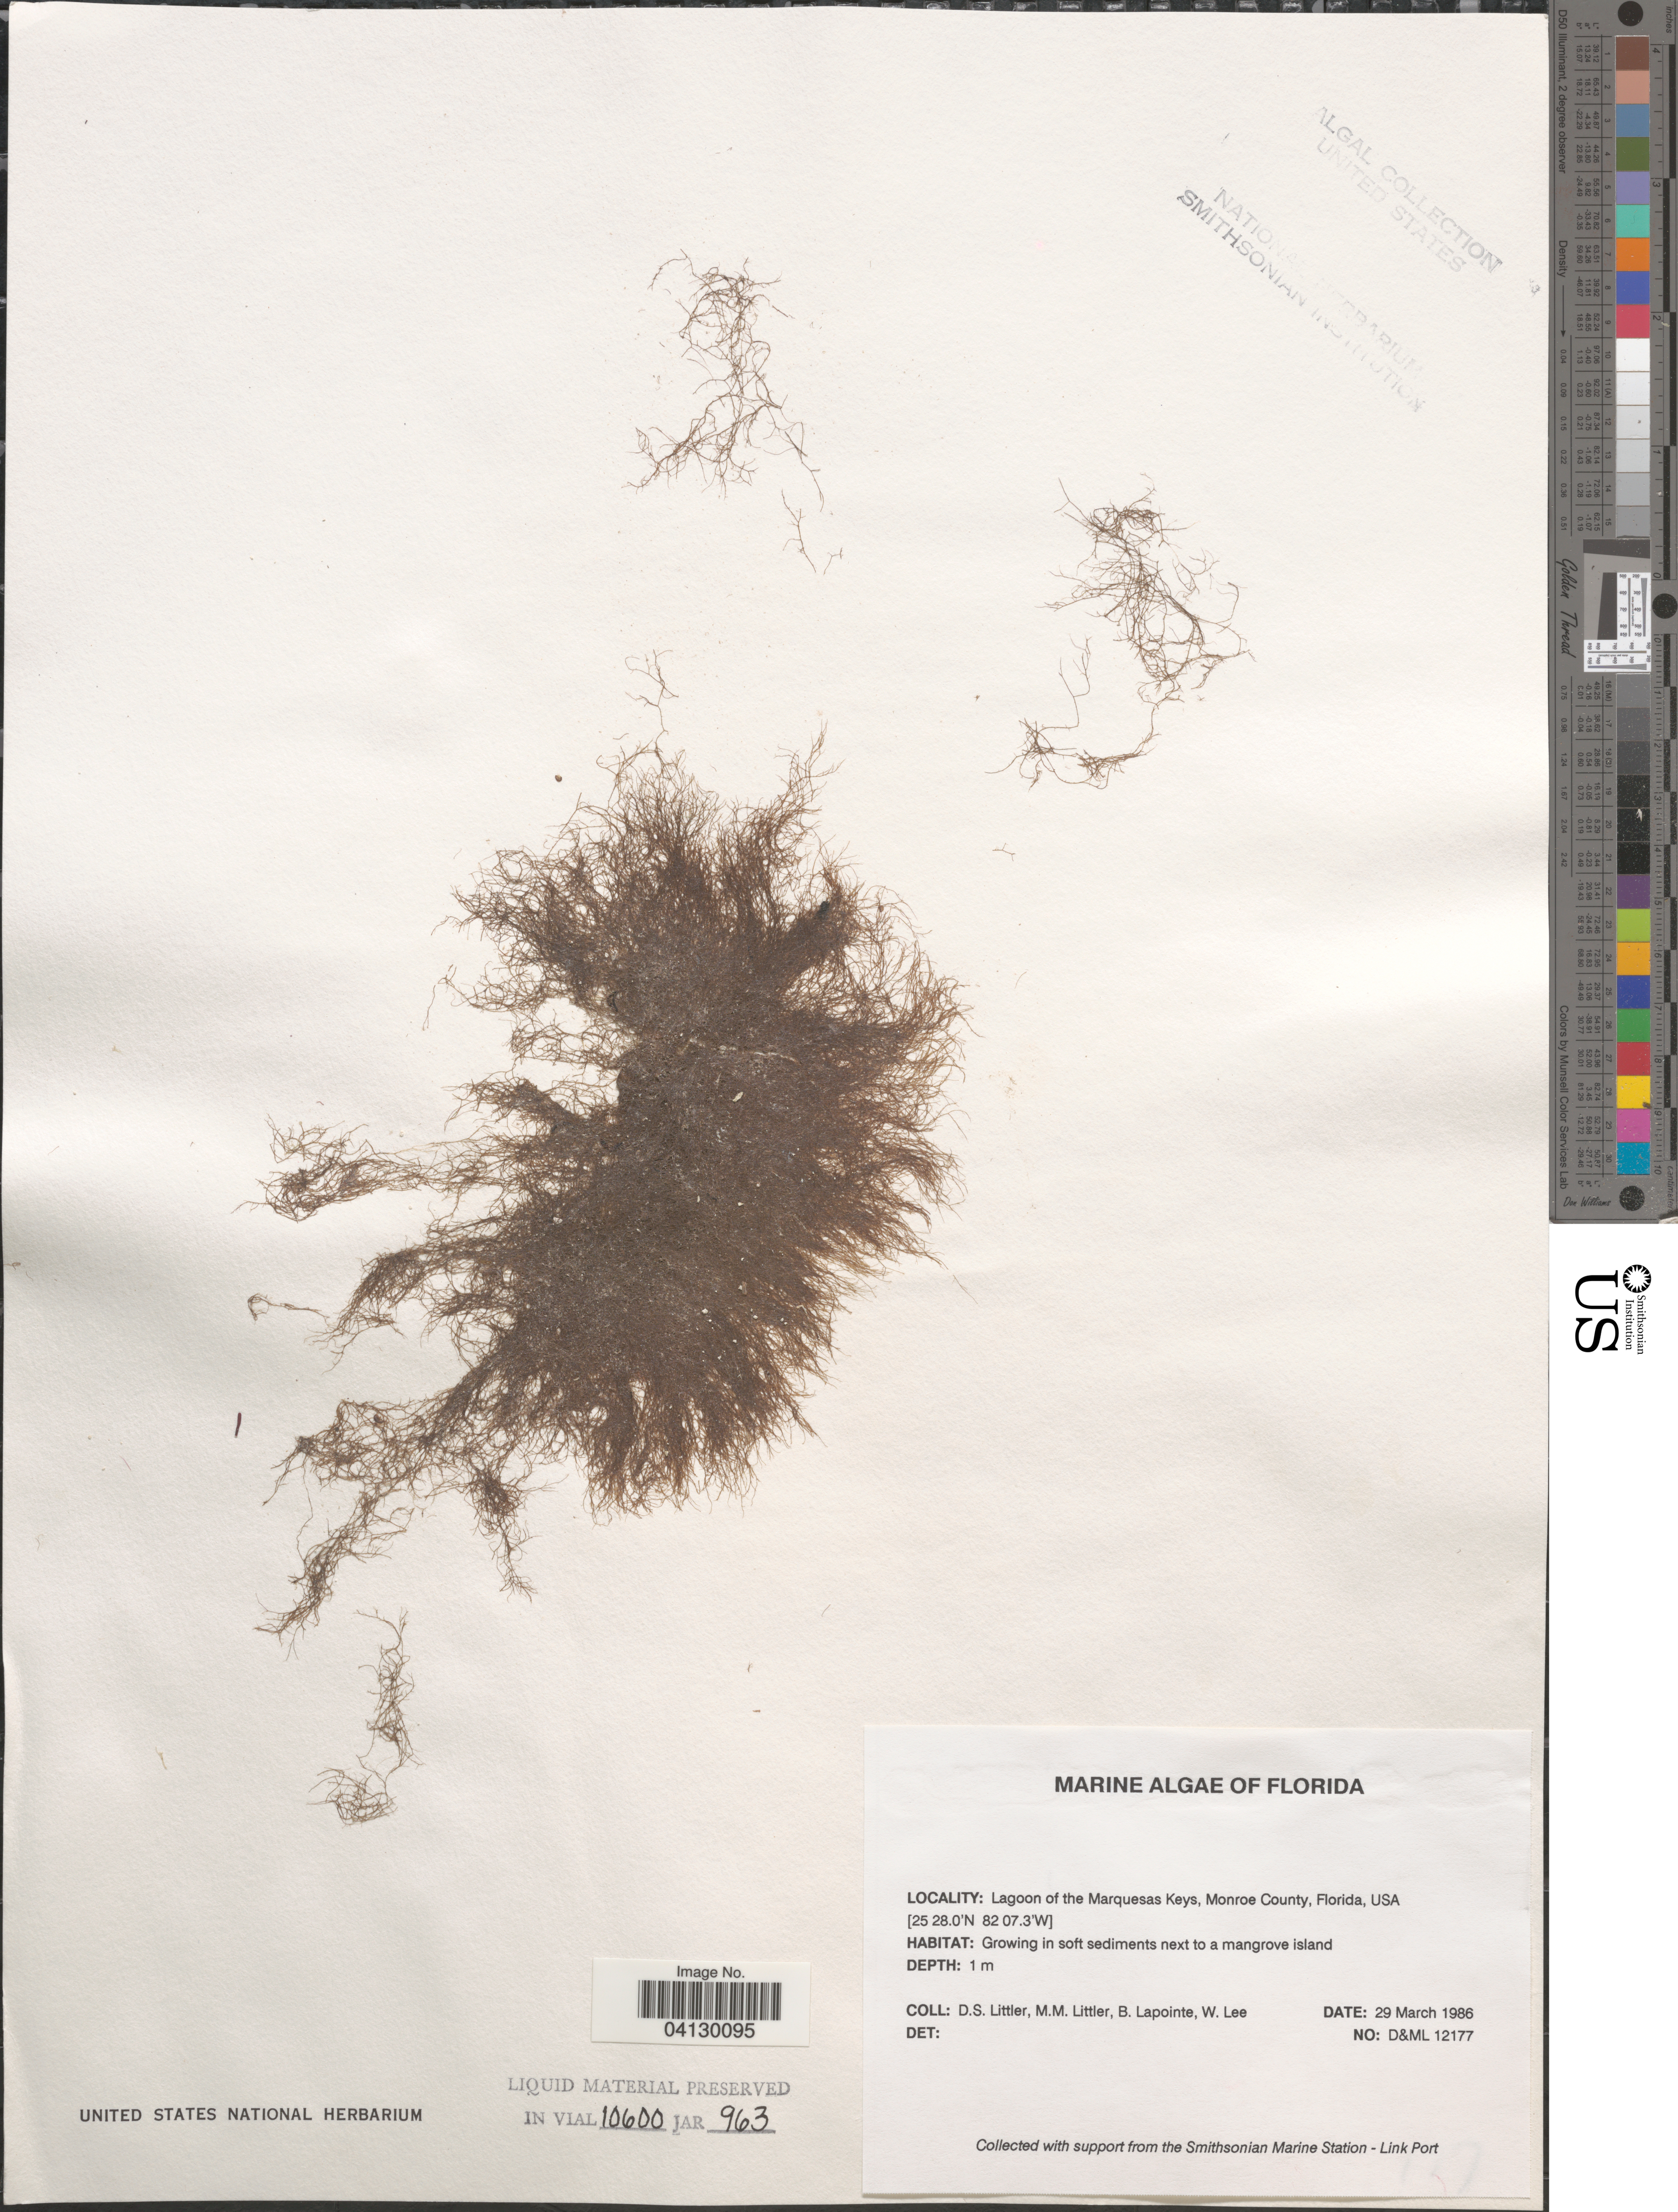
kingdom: Plantae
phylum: Rhodophyta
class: Florideophyceae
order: Corallinales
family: Corallinaceae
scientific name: Crustose Coralline Algae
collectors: D. S. Littler, B. Lapointe & W. Lee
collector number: D&ML 12177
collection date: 1986-03-29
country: United States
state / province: Florida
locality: Lagoon of the Marquesas Keys, Monroe County.